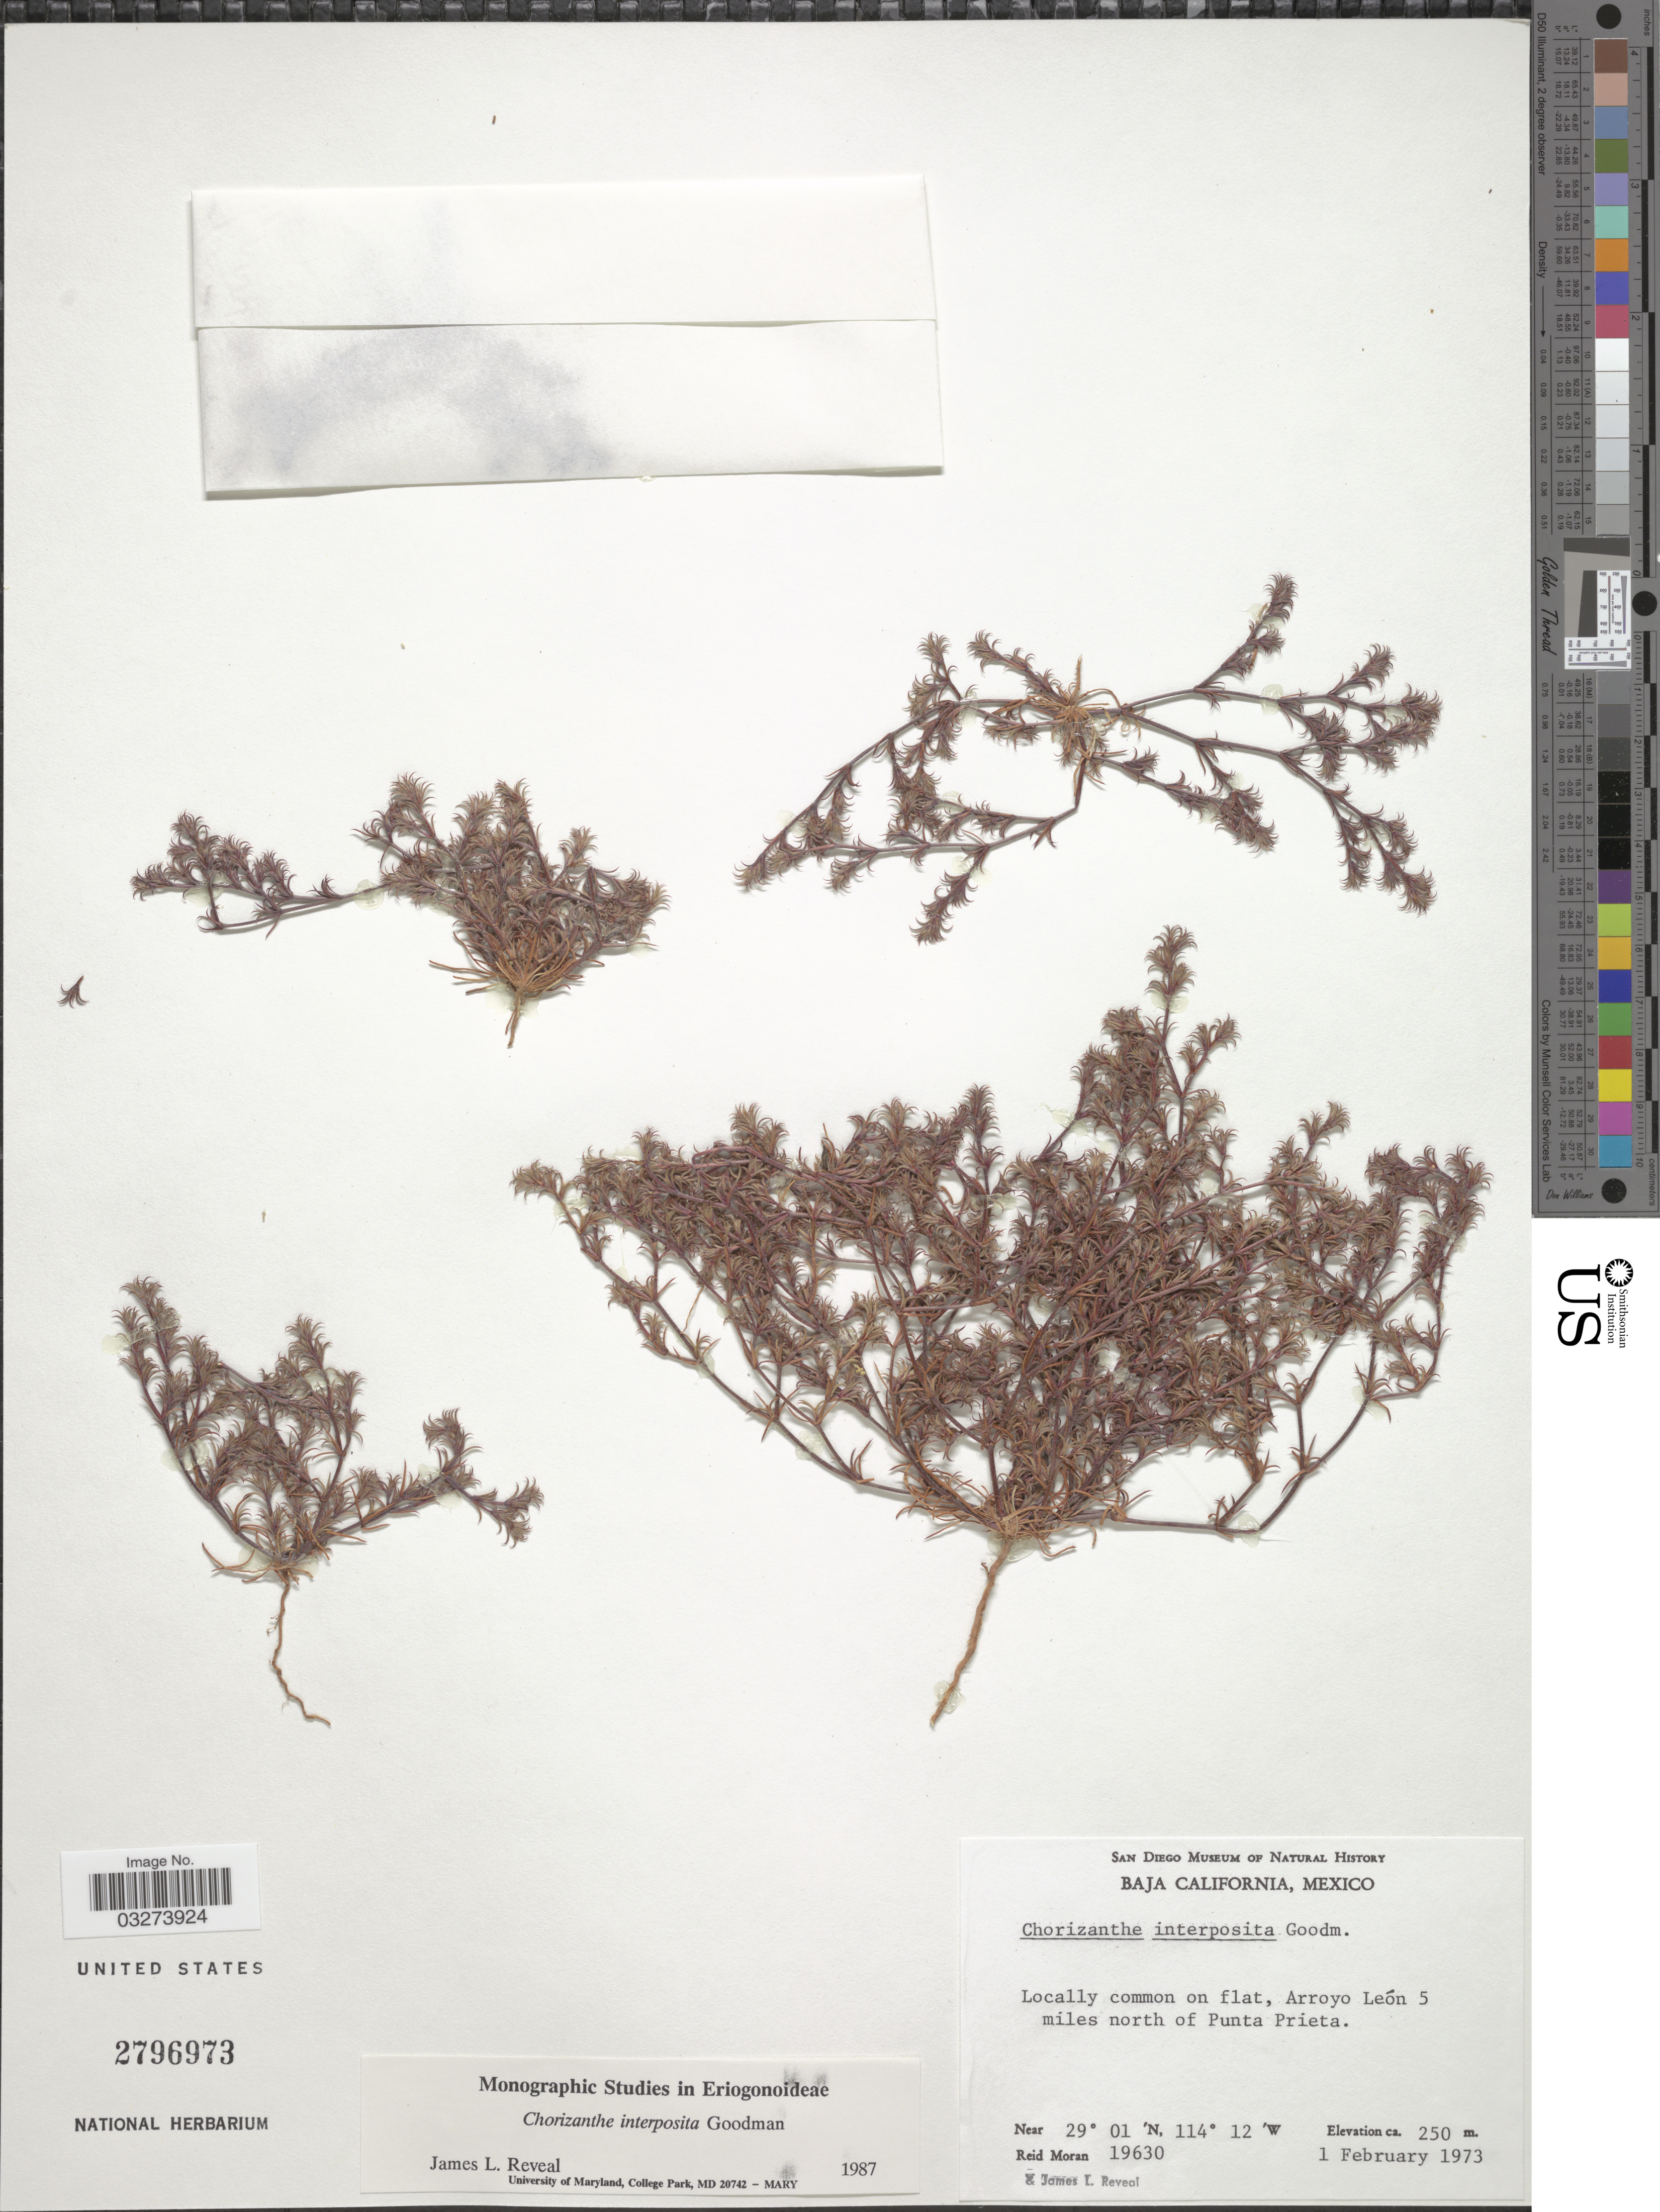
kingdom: Plantae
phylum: Tracheophyta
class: Magnoliopsida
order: Caryophyllales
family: Polygonaceae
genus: Chorizanthe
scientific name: Chorizanthe interposita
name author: Goodman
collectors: R. Moran & J. L. Reveal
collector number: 19630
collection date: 1973-02-01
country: Mexico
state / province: Baja California Norte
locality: Arroyo León 5 miles north of Punta Prieta.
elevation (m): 250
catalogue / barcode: US 2796973